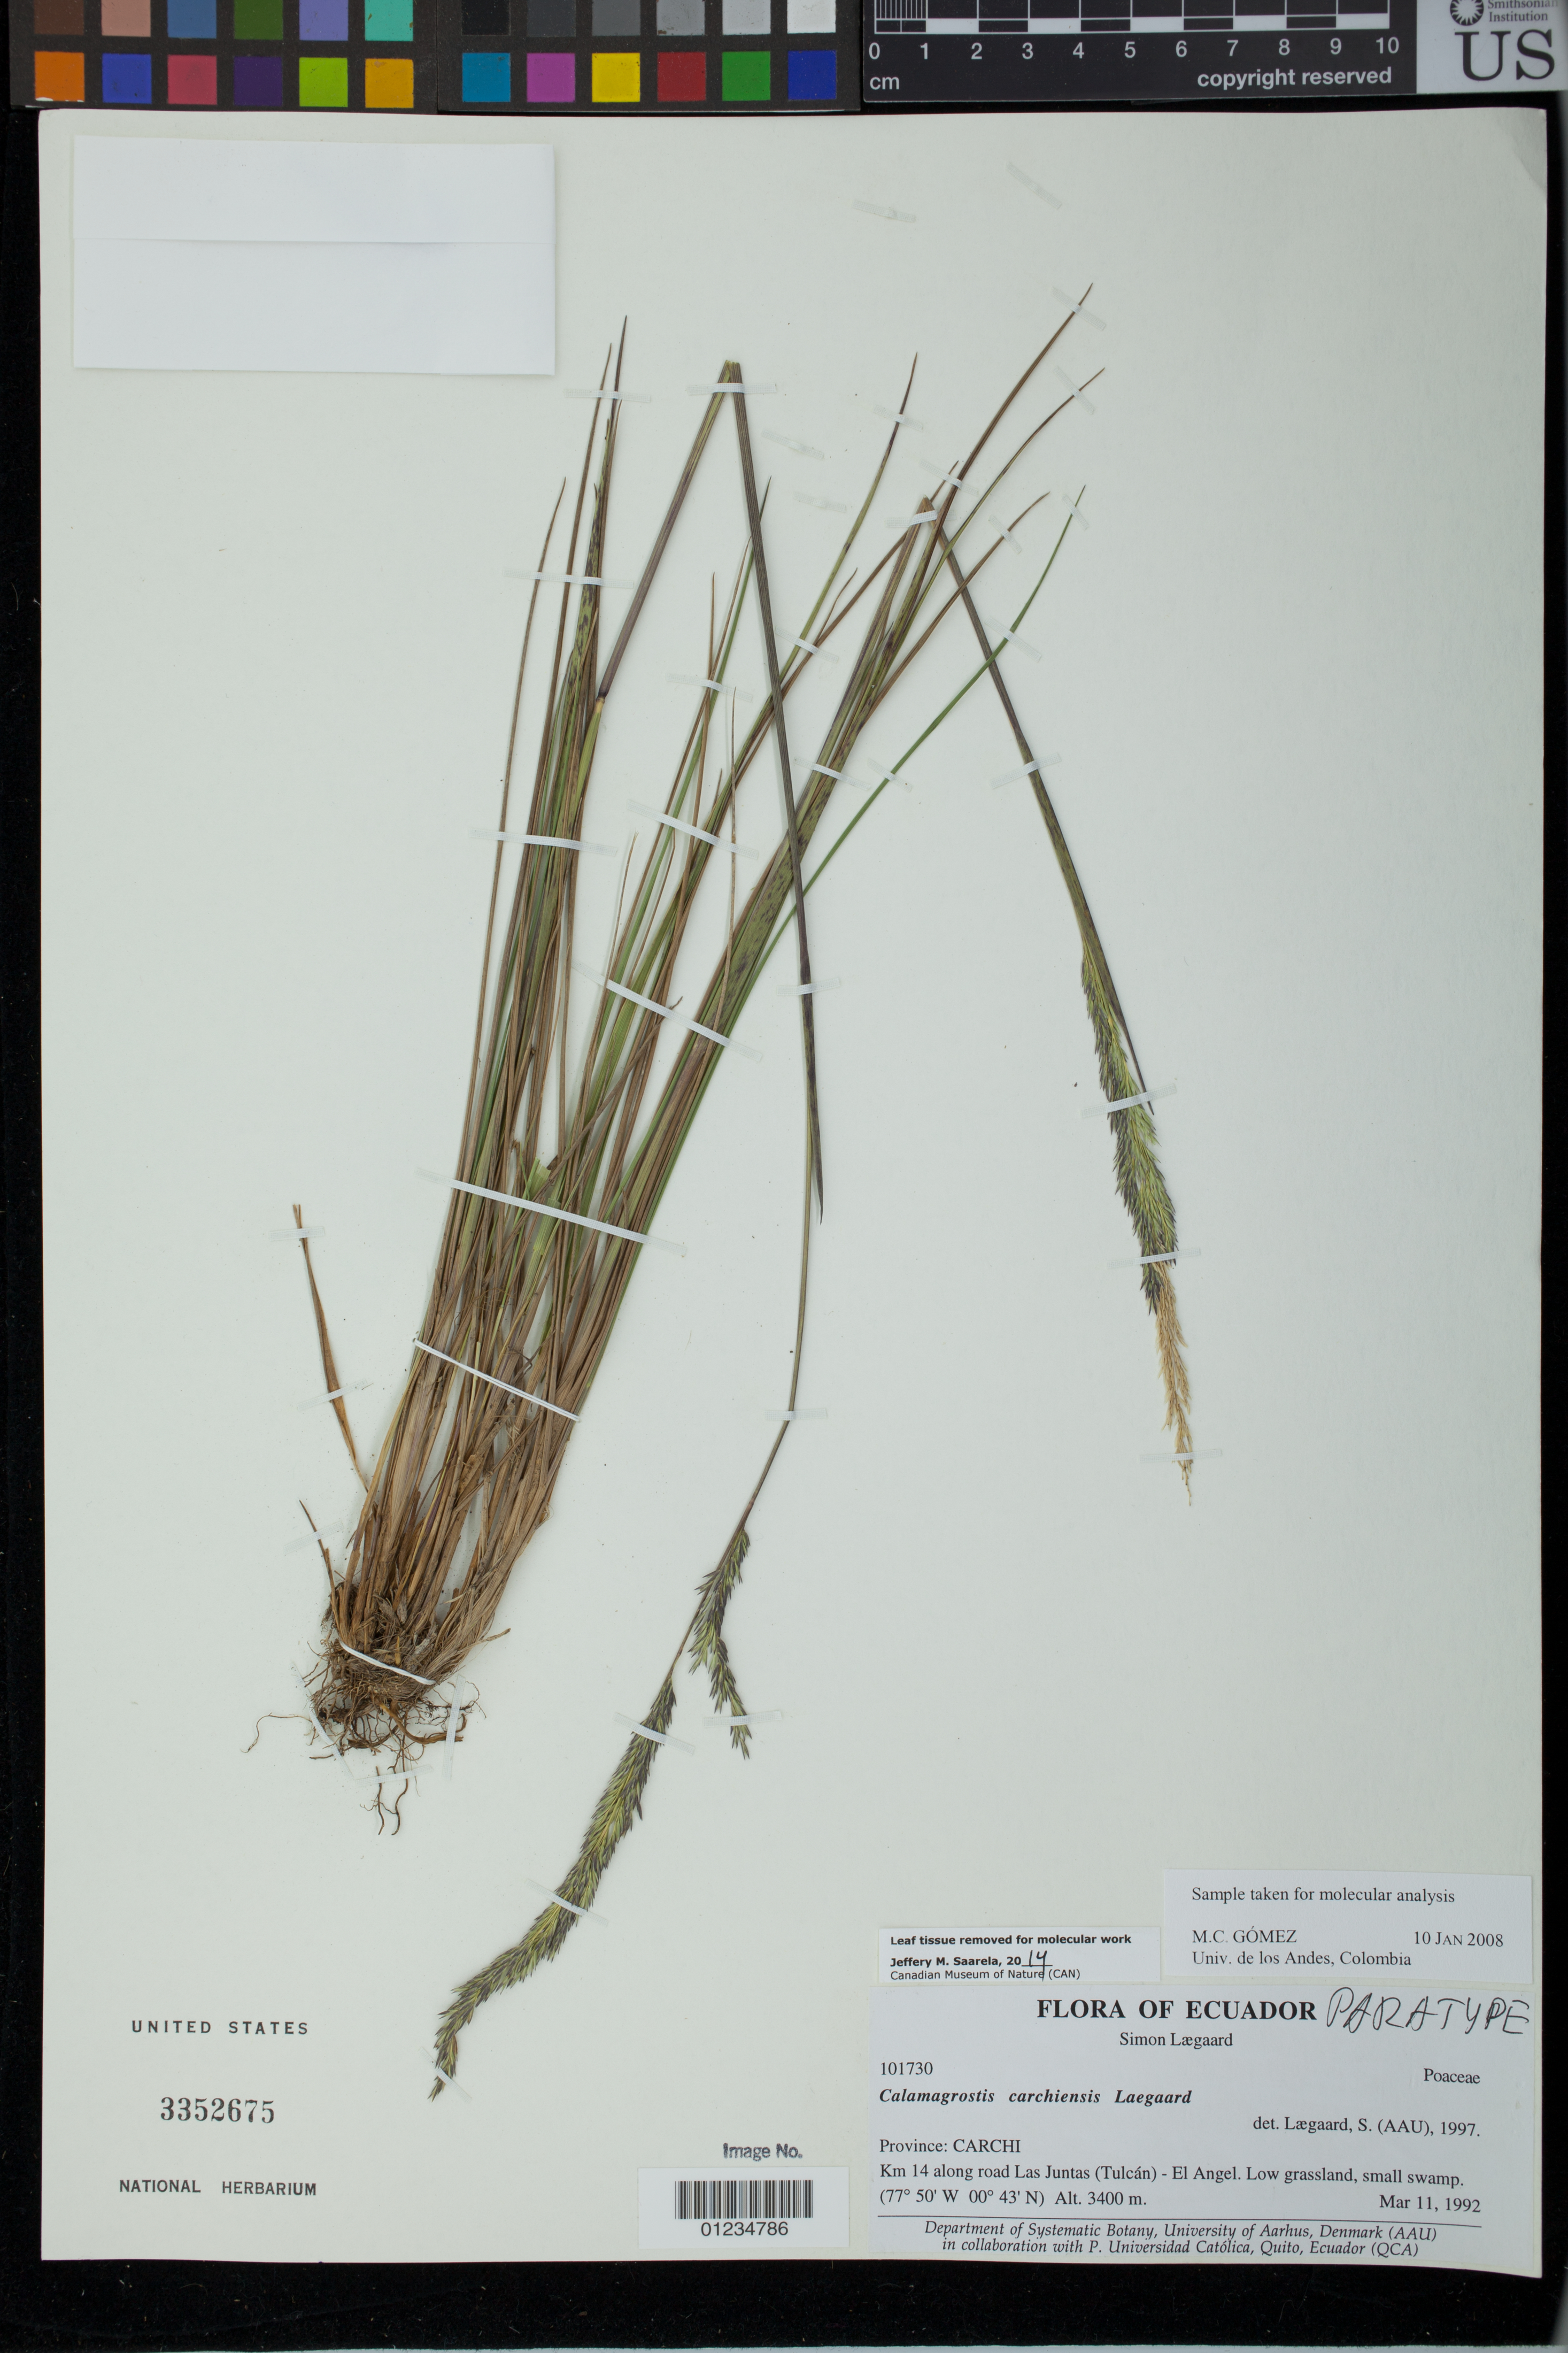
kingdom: Plantae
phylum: Tracheophyta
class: Liliopsida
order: Poales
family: Poaceae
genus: Calamagrostis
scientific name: Calamagrostis carchiensis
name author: Lægaard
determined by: Lægaard, S., (AAU), University of Aarhus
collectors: S. Lægaard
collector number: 101730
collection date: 1992-03-11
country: Ecuador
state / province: Carchí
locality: Km 14 along road Las Juntas (Tulcan) - El Angel.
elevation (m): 3400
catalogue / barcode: US 3352675